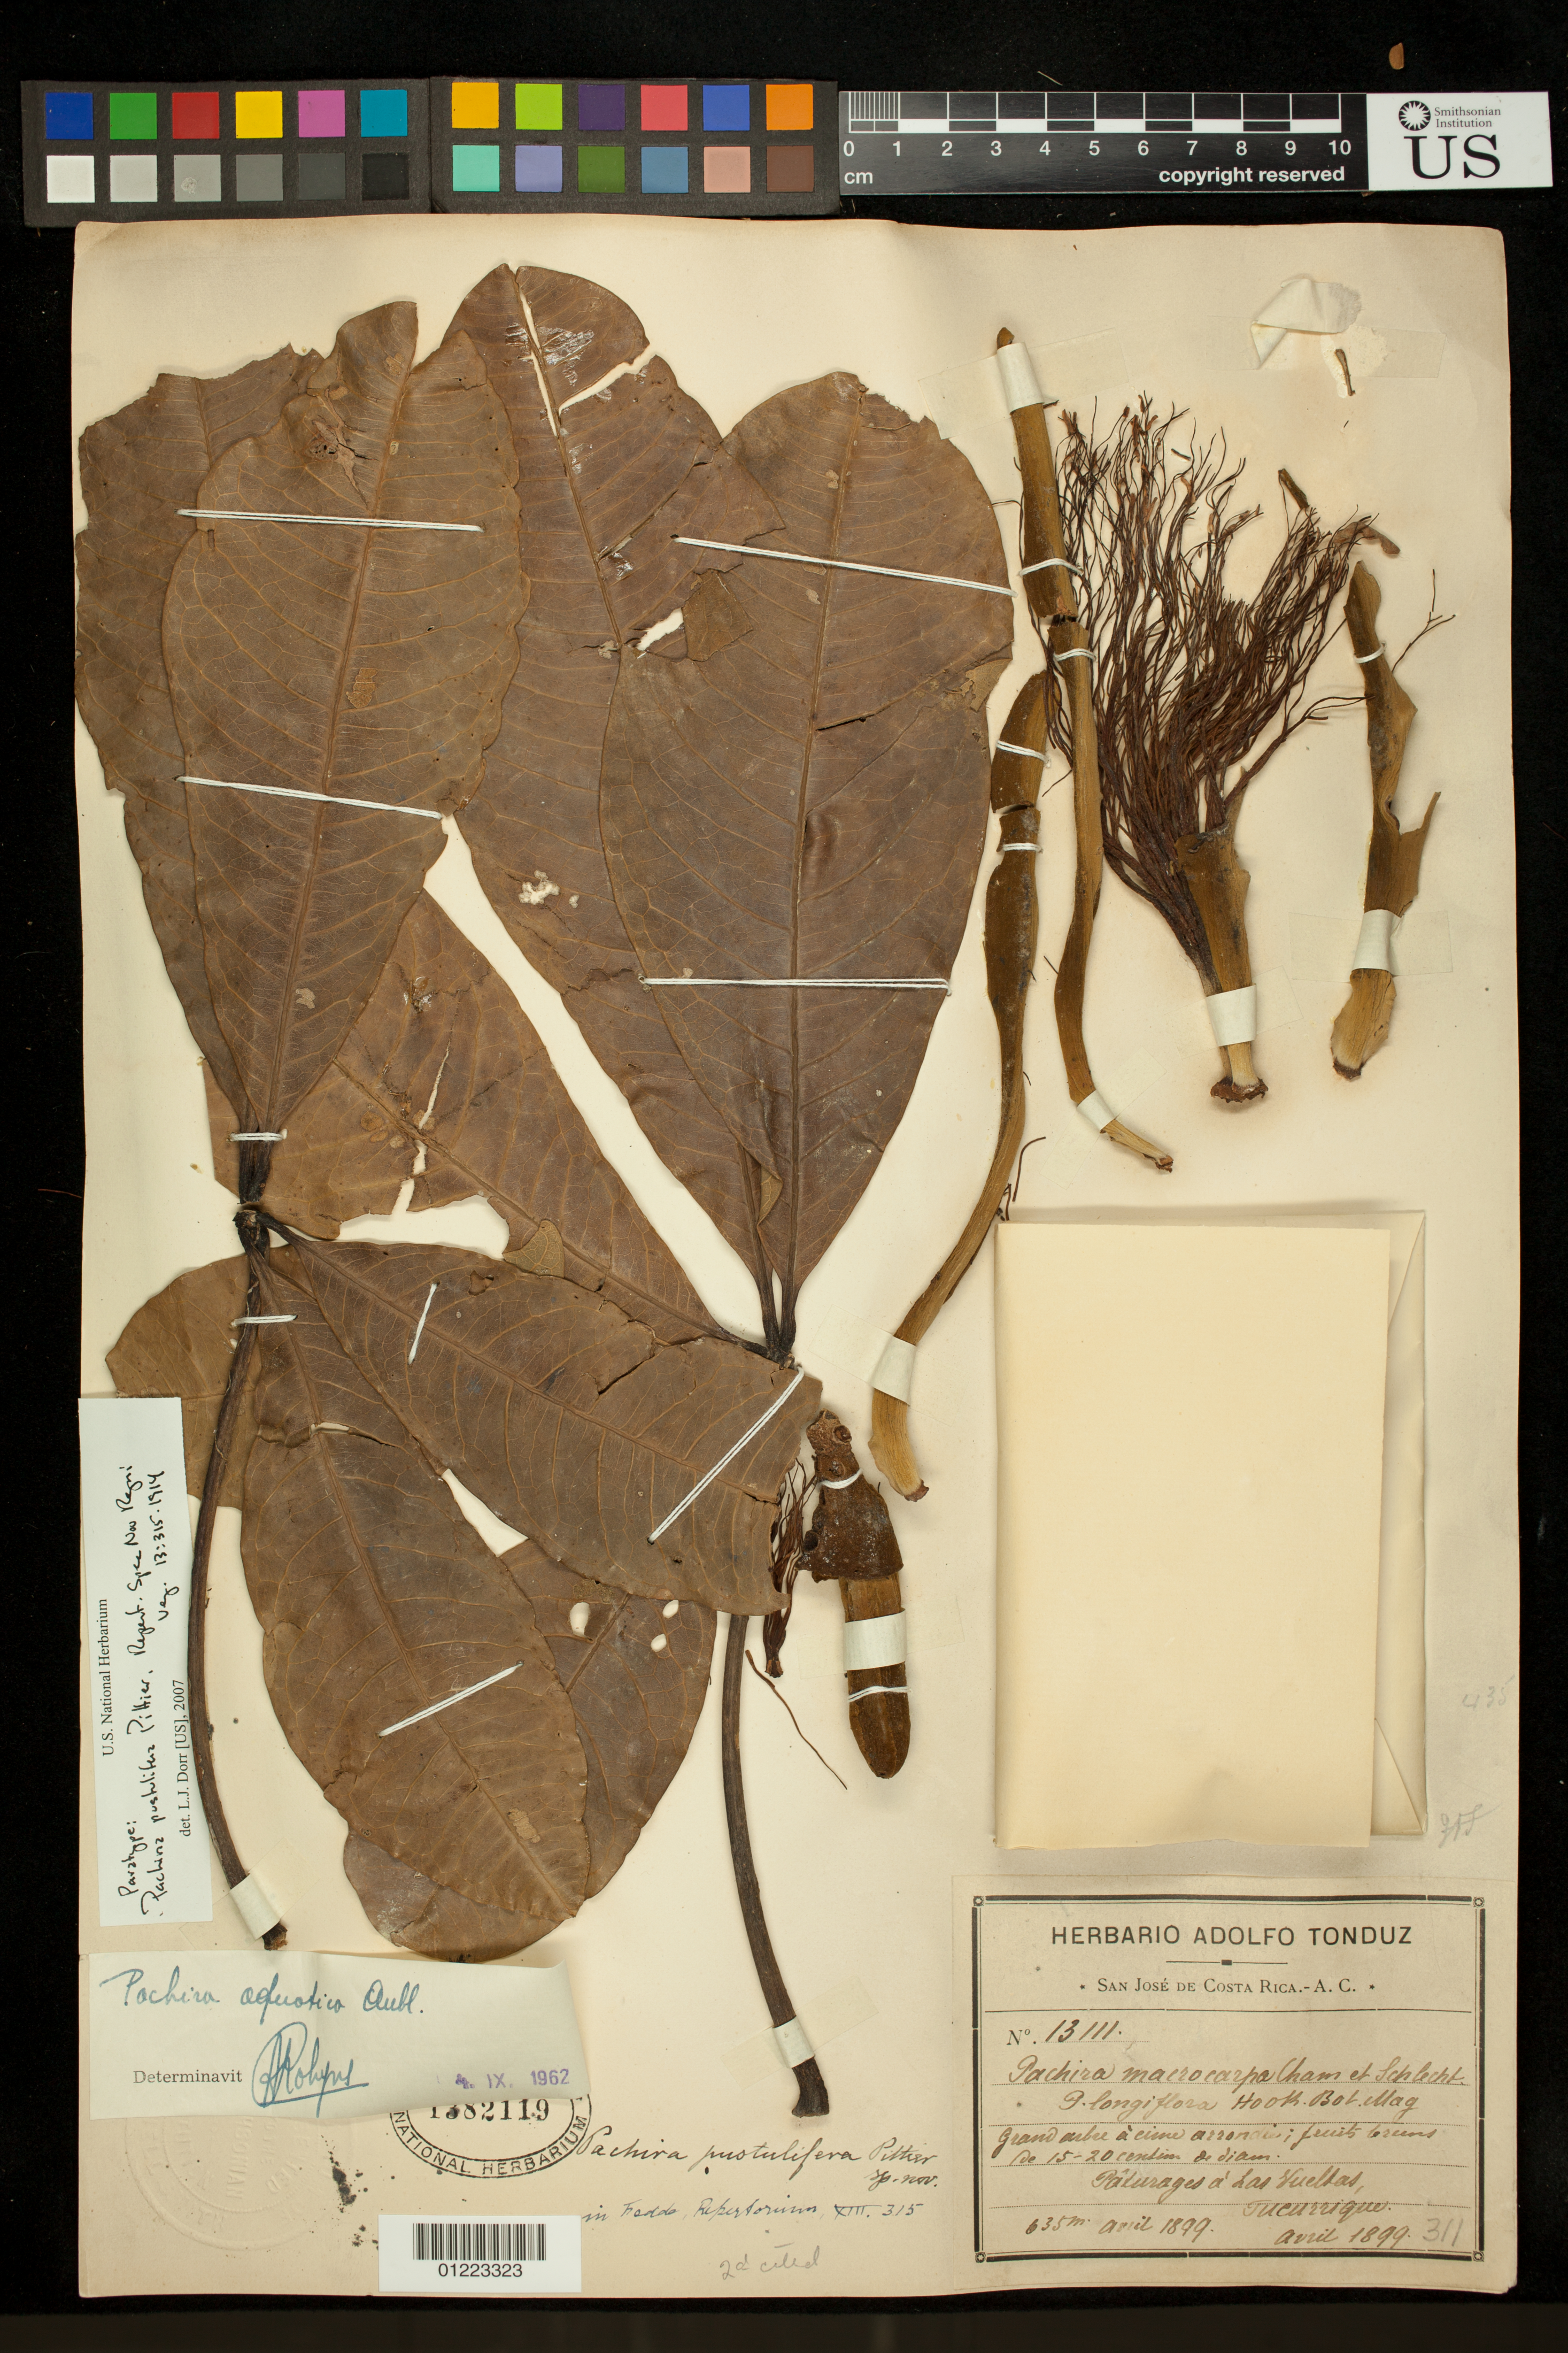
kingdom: Plantae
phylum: Tracheophyta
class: Magnoliopsida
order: Malvales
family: Malvaceae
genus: Pachira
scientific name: Pachira aquatica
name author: Aubl.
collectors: ex Herb. Adolfo Tonduz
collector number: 13111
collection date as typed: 1899-04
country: Costa Rica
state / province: Cartago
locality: Pâturages à Las Vueltas, Tucurrique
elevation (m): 635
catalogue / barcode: US 1382119